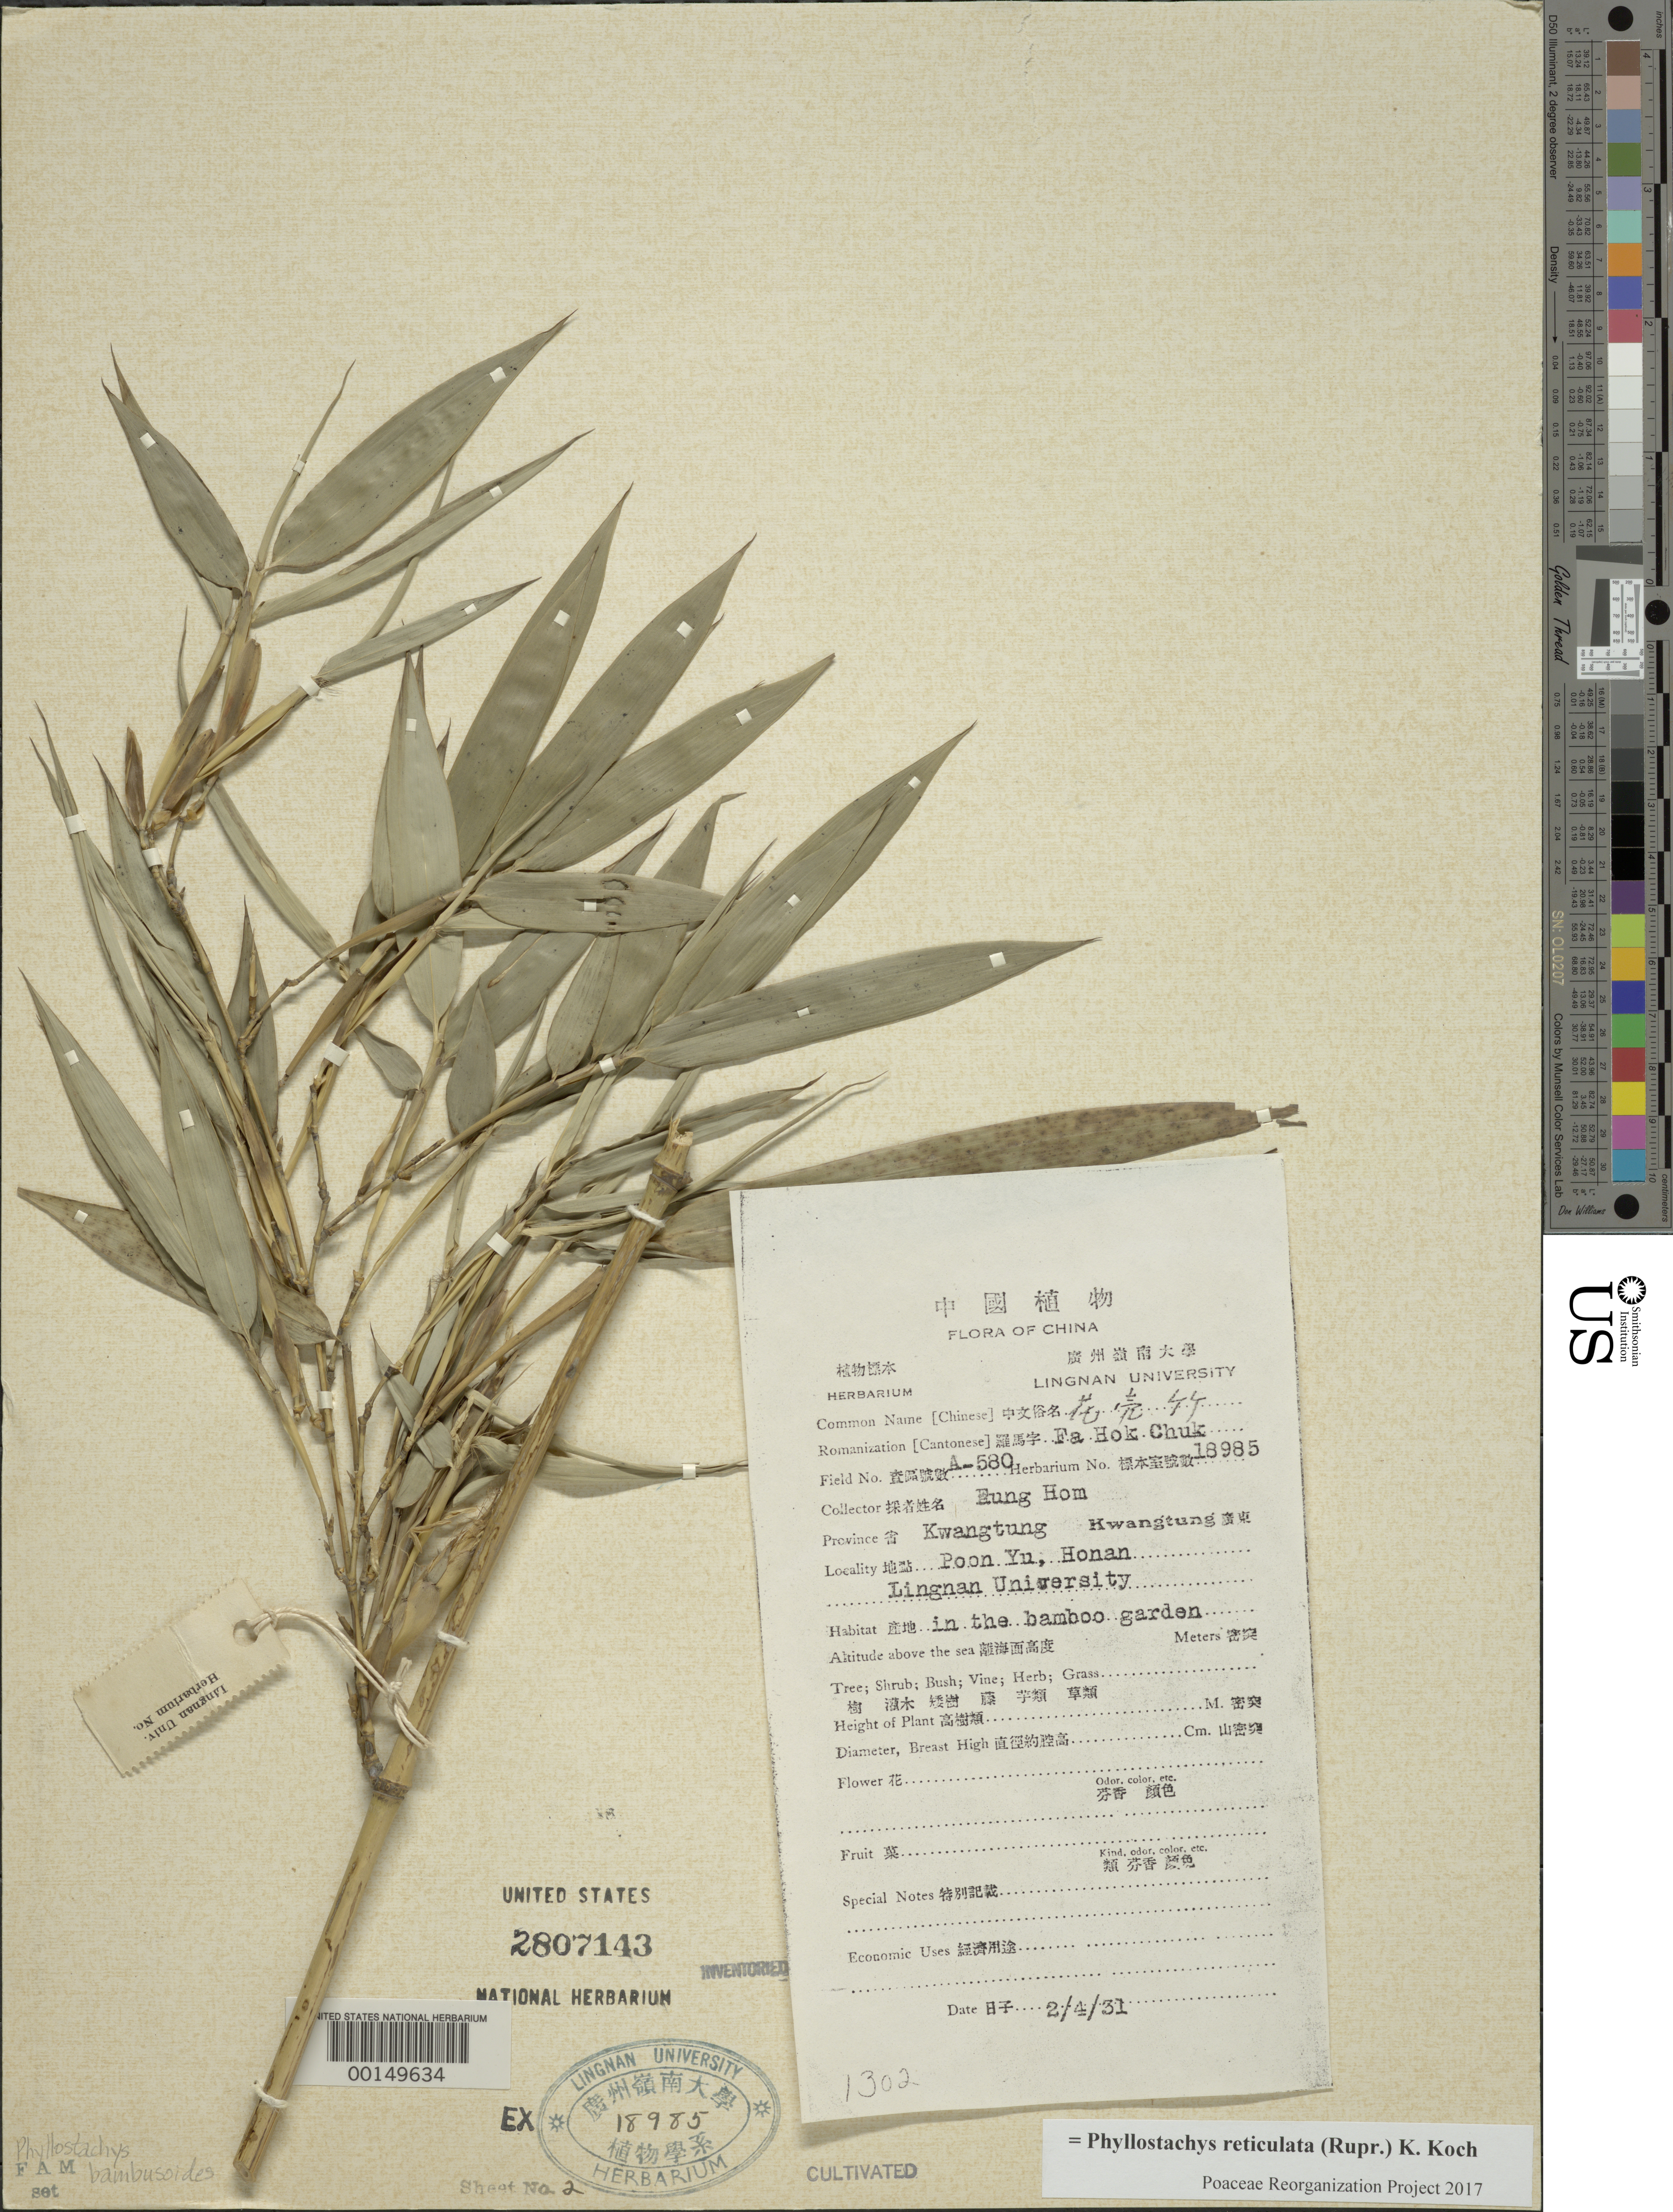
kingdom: Plantae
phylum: Tracheophyta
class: Liliopsida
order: Poales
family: Poaceae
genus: Phyllostachys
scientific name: Phyllostachys reticulata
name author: (Rupr.) K. Koch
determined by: Poaceae Reorganization Project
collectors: H. L. Fung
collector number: A-580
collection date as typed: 02 Apr 1931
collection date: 1931-04-02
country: China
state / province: Guangdong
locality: Lingnan university bamboo garden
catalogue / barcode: US 2807143